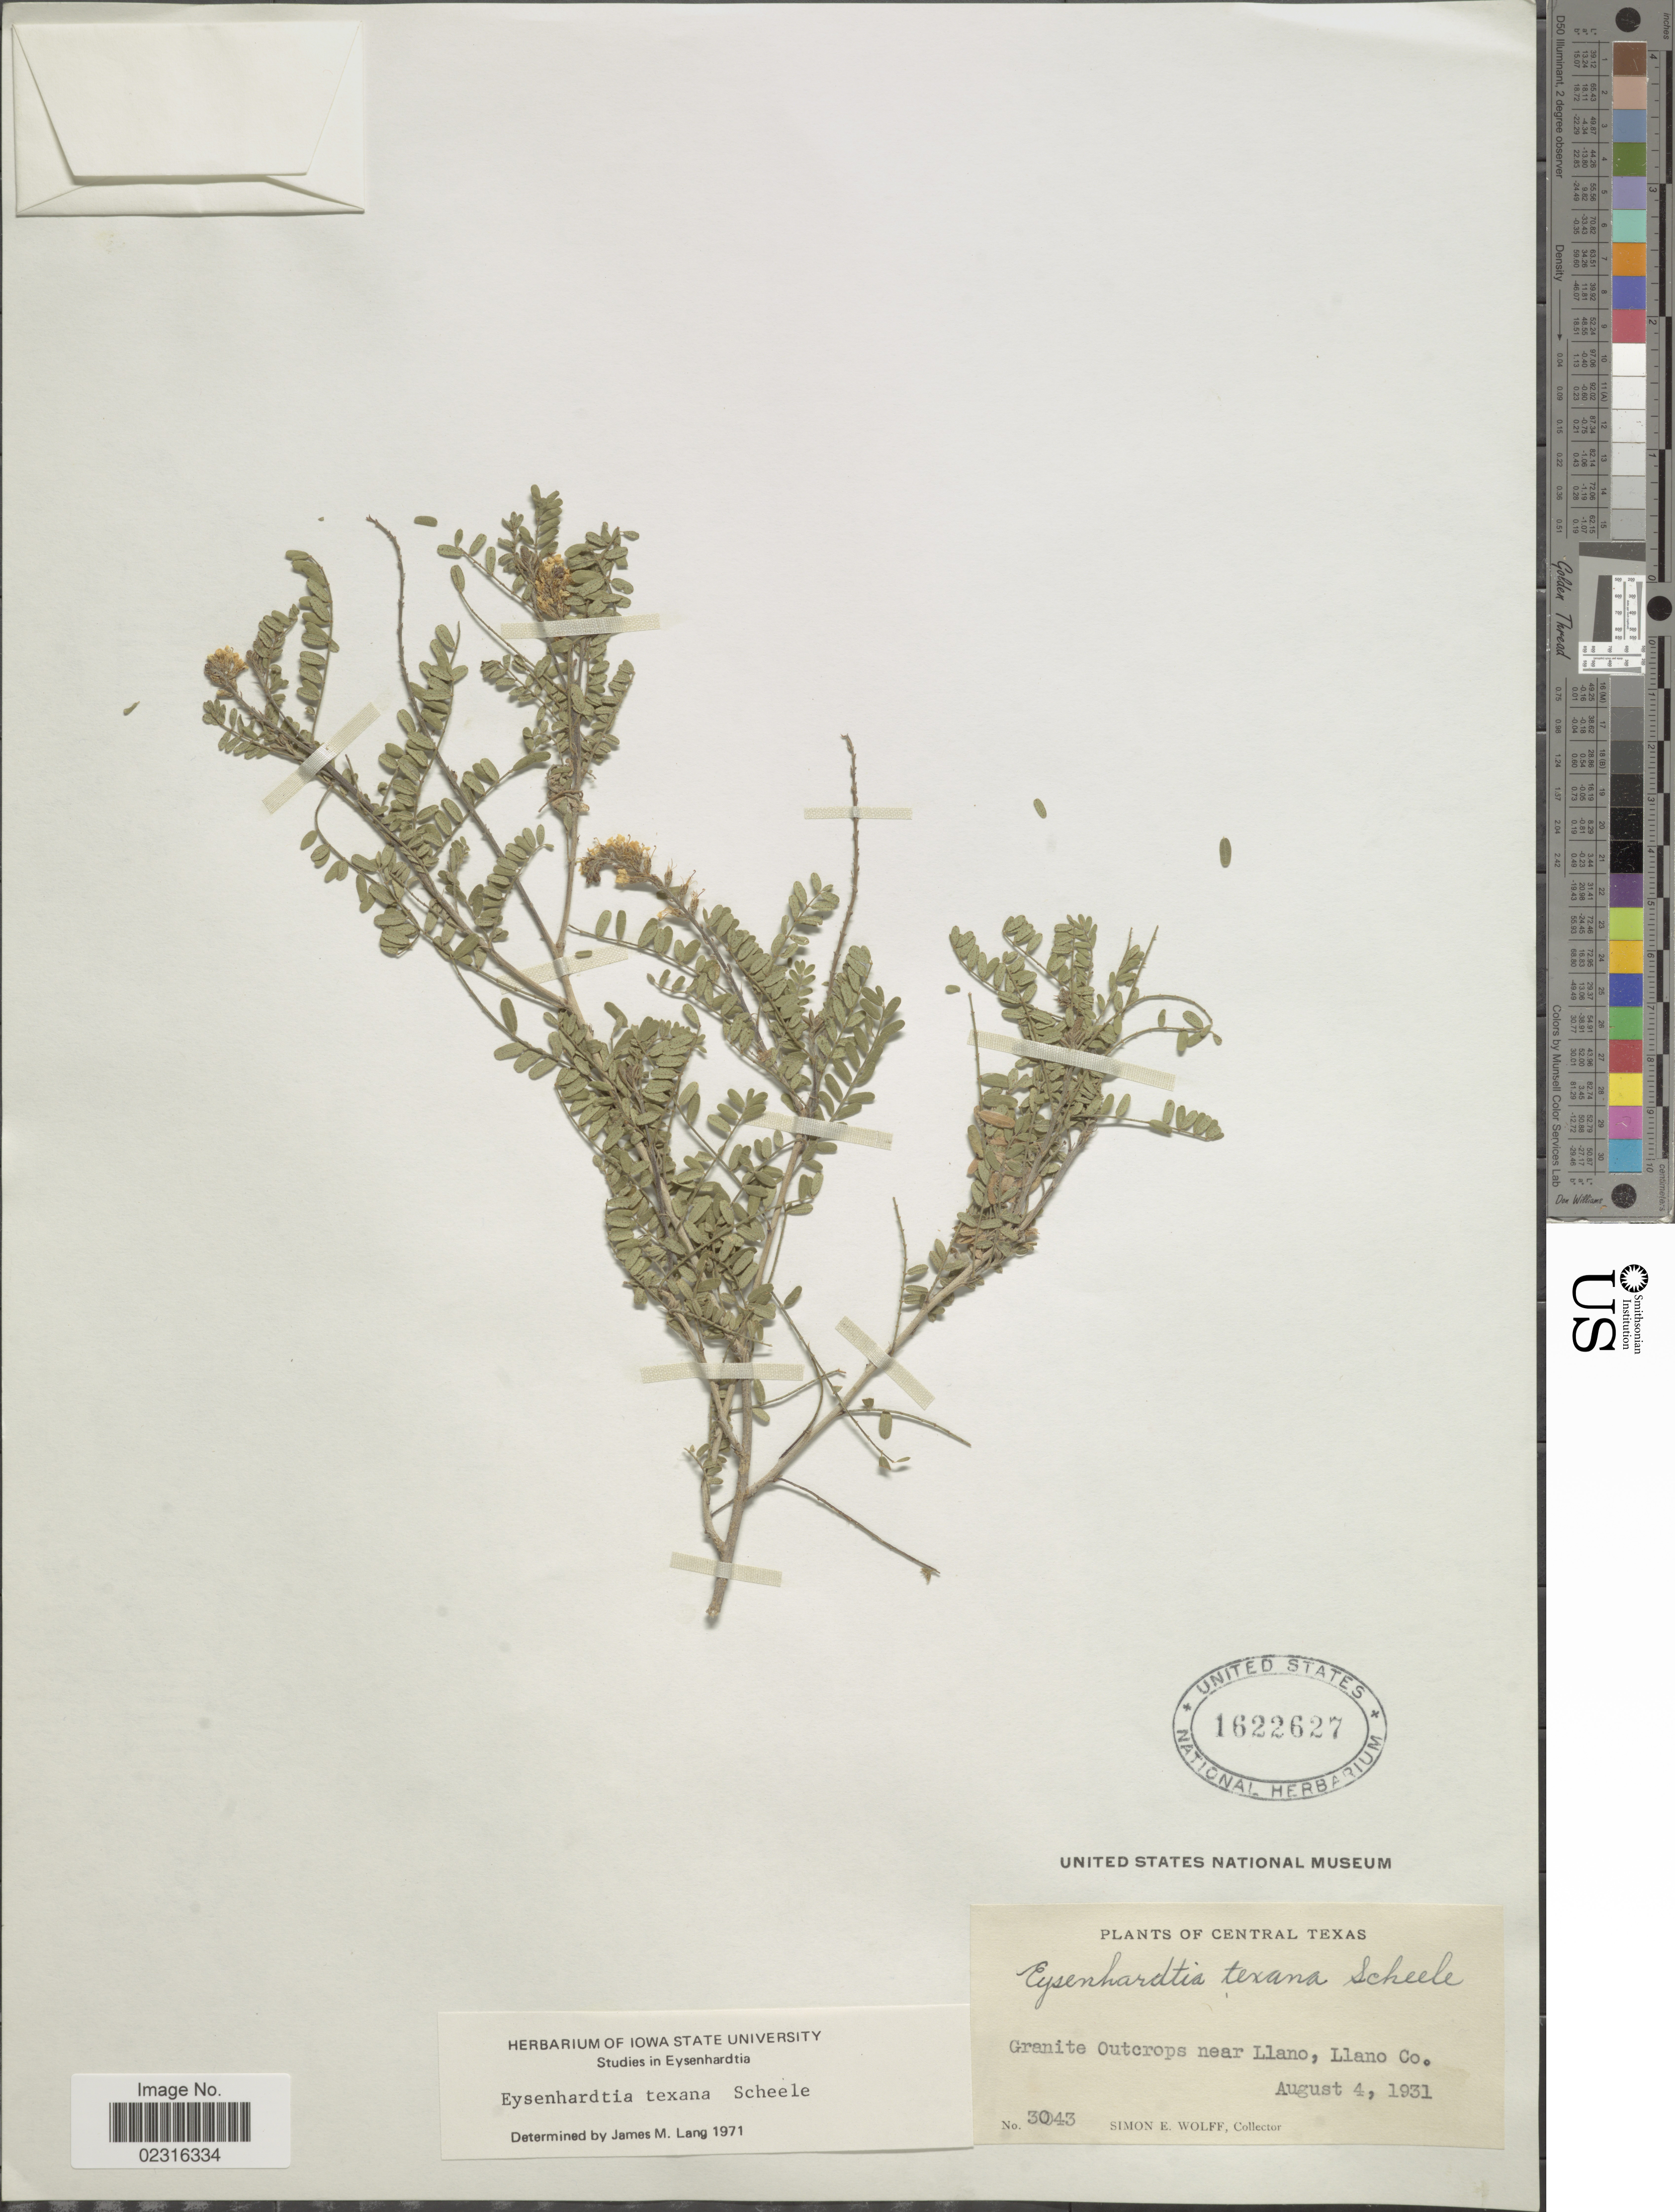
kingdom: Plantae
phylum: Tracheophyta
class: Magnoliopsida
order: Fabales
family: Fabaceae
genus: Eysenhardtia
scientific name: Eysenhardtia texana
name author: Scheele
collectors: S. E. Wolff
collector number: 3043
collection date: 1931-08-04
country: United States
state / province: Texas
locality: Central Texas, Granite outcrops near Llano, Llano Co.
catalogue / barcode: US 1622627